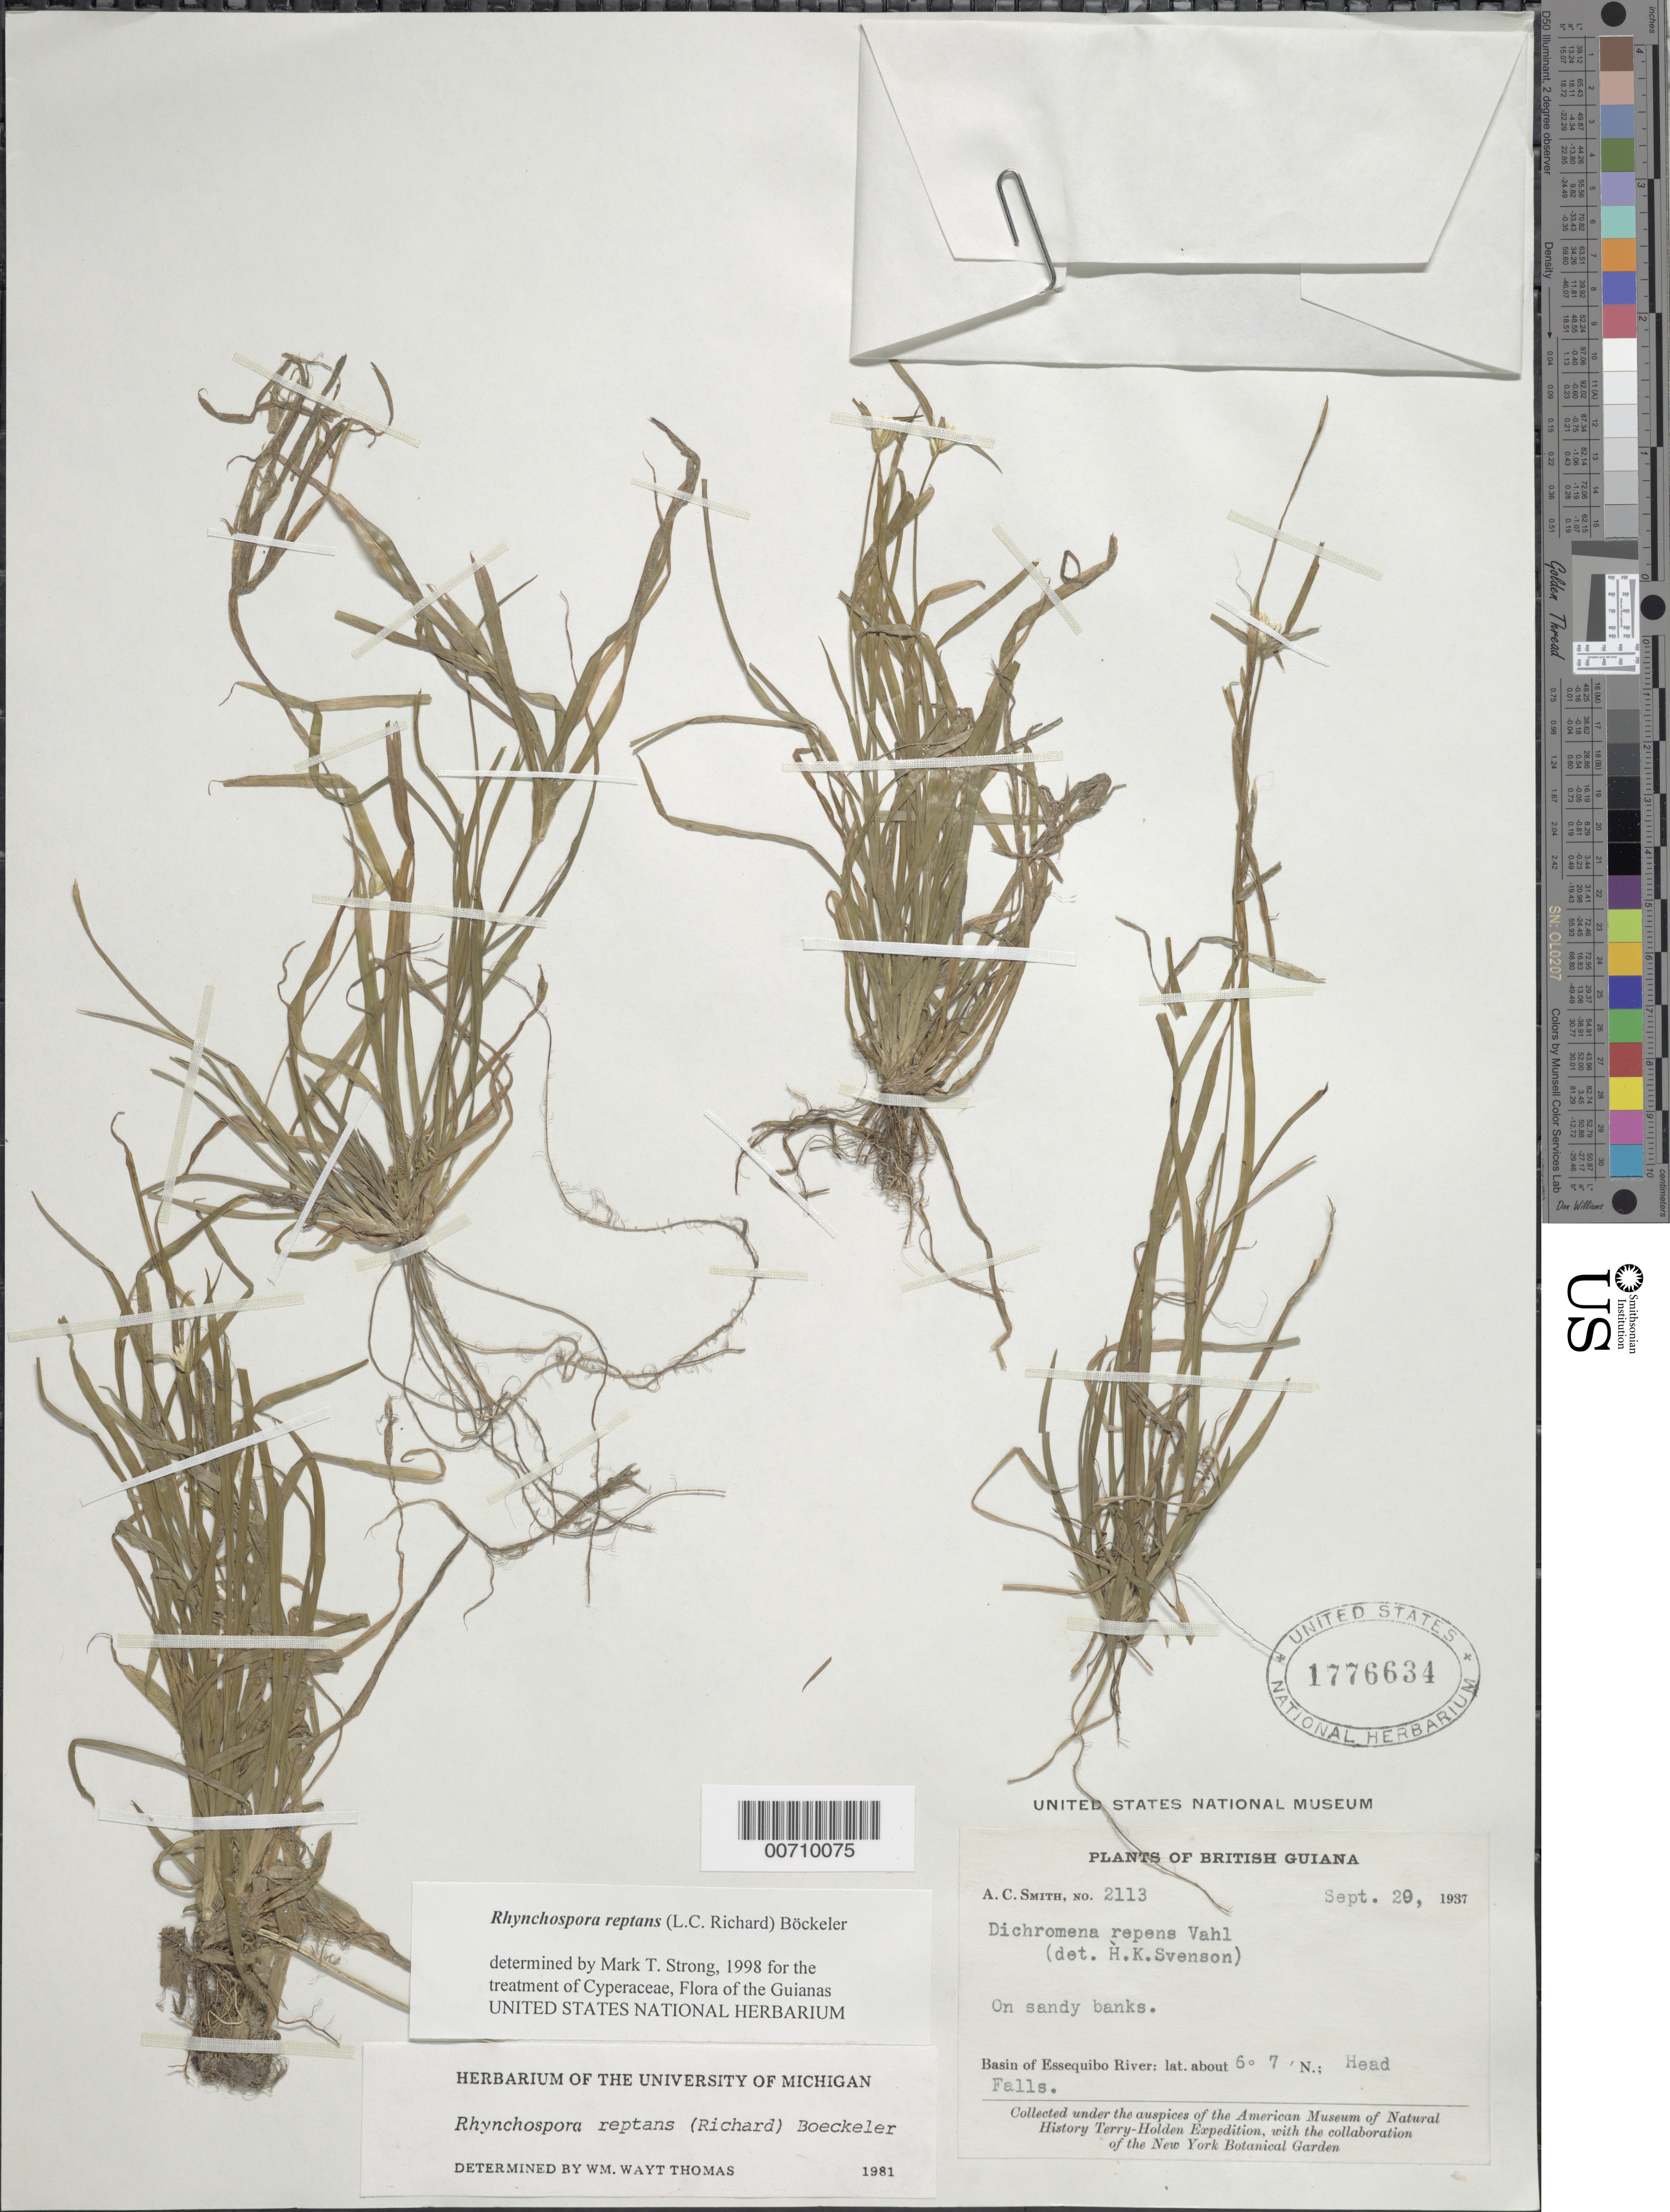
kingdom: Plantae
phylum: Tracheophyta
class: Liliopsida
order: Poales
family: Cyperaceae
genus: Rhynchospora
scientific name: Rhynchospora reptans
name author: (Rich.) Kük.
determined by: Strong, M. T., (US), Smithsonian Institution - National Museum of Natural History (UNITED STATES)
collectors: A. C. Smith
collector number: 2113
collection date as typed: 20-Sep-37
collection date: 1937-09-20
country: Guyana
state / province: Cuyuni-Mazaruni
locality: Head Falls, Essequibo River basin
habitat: Sandy banks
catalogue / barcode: US 1776634